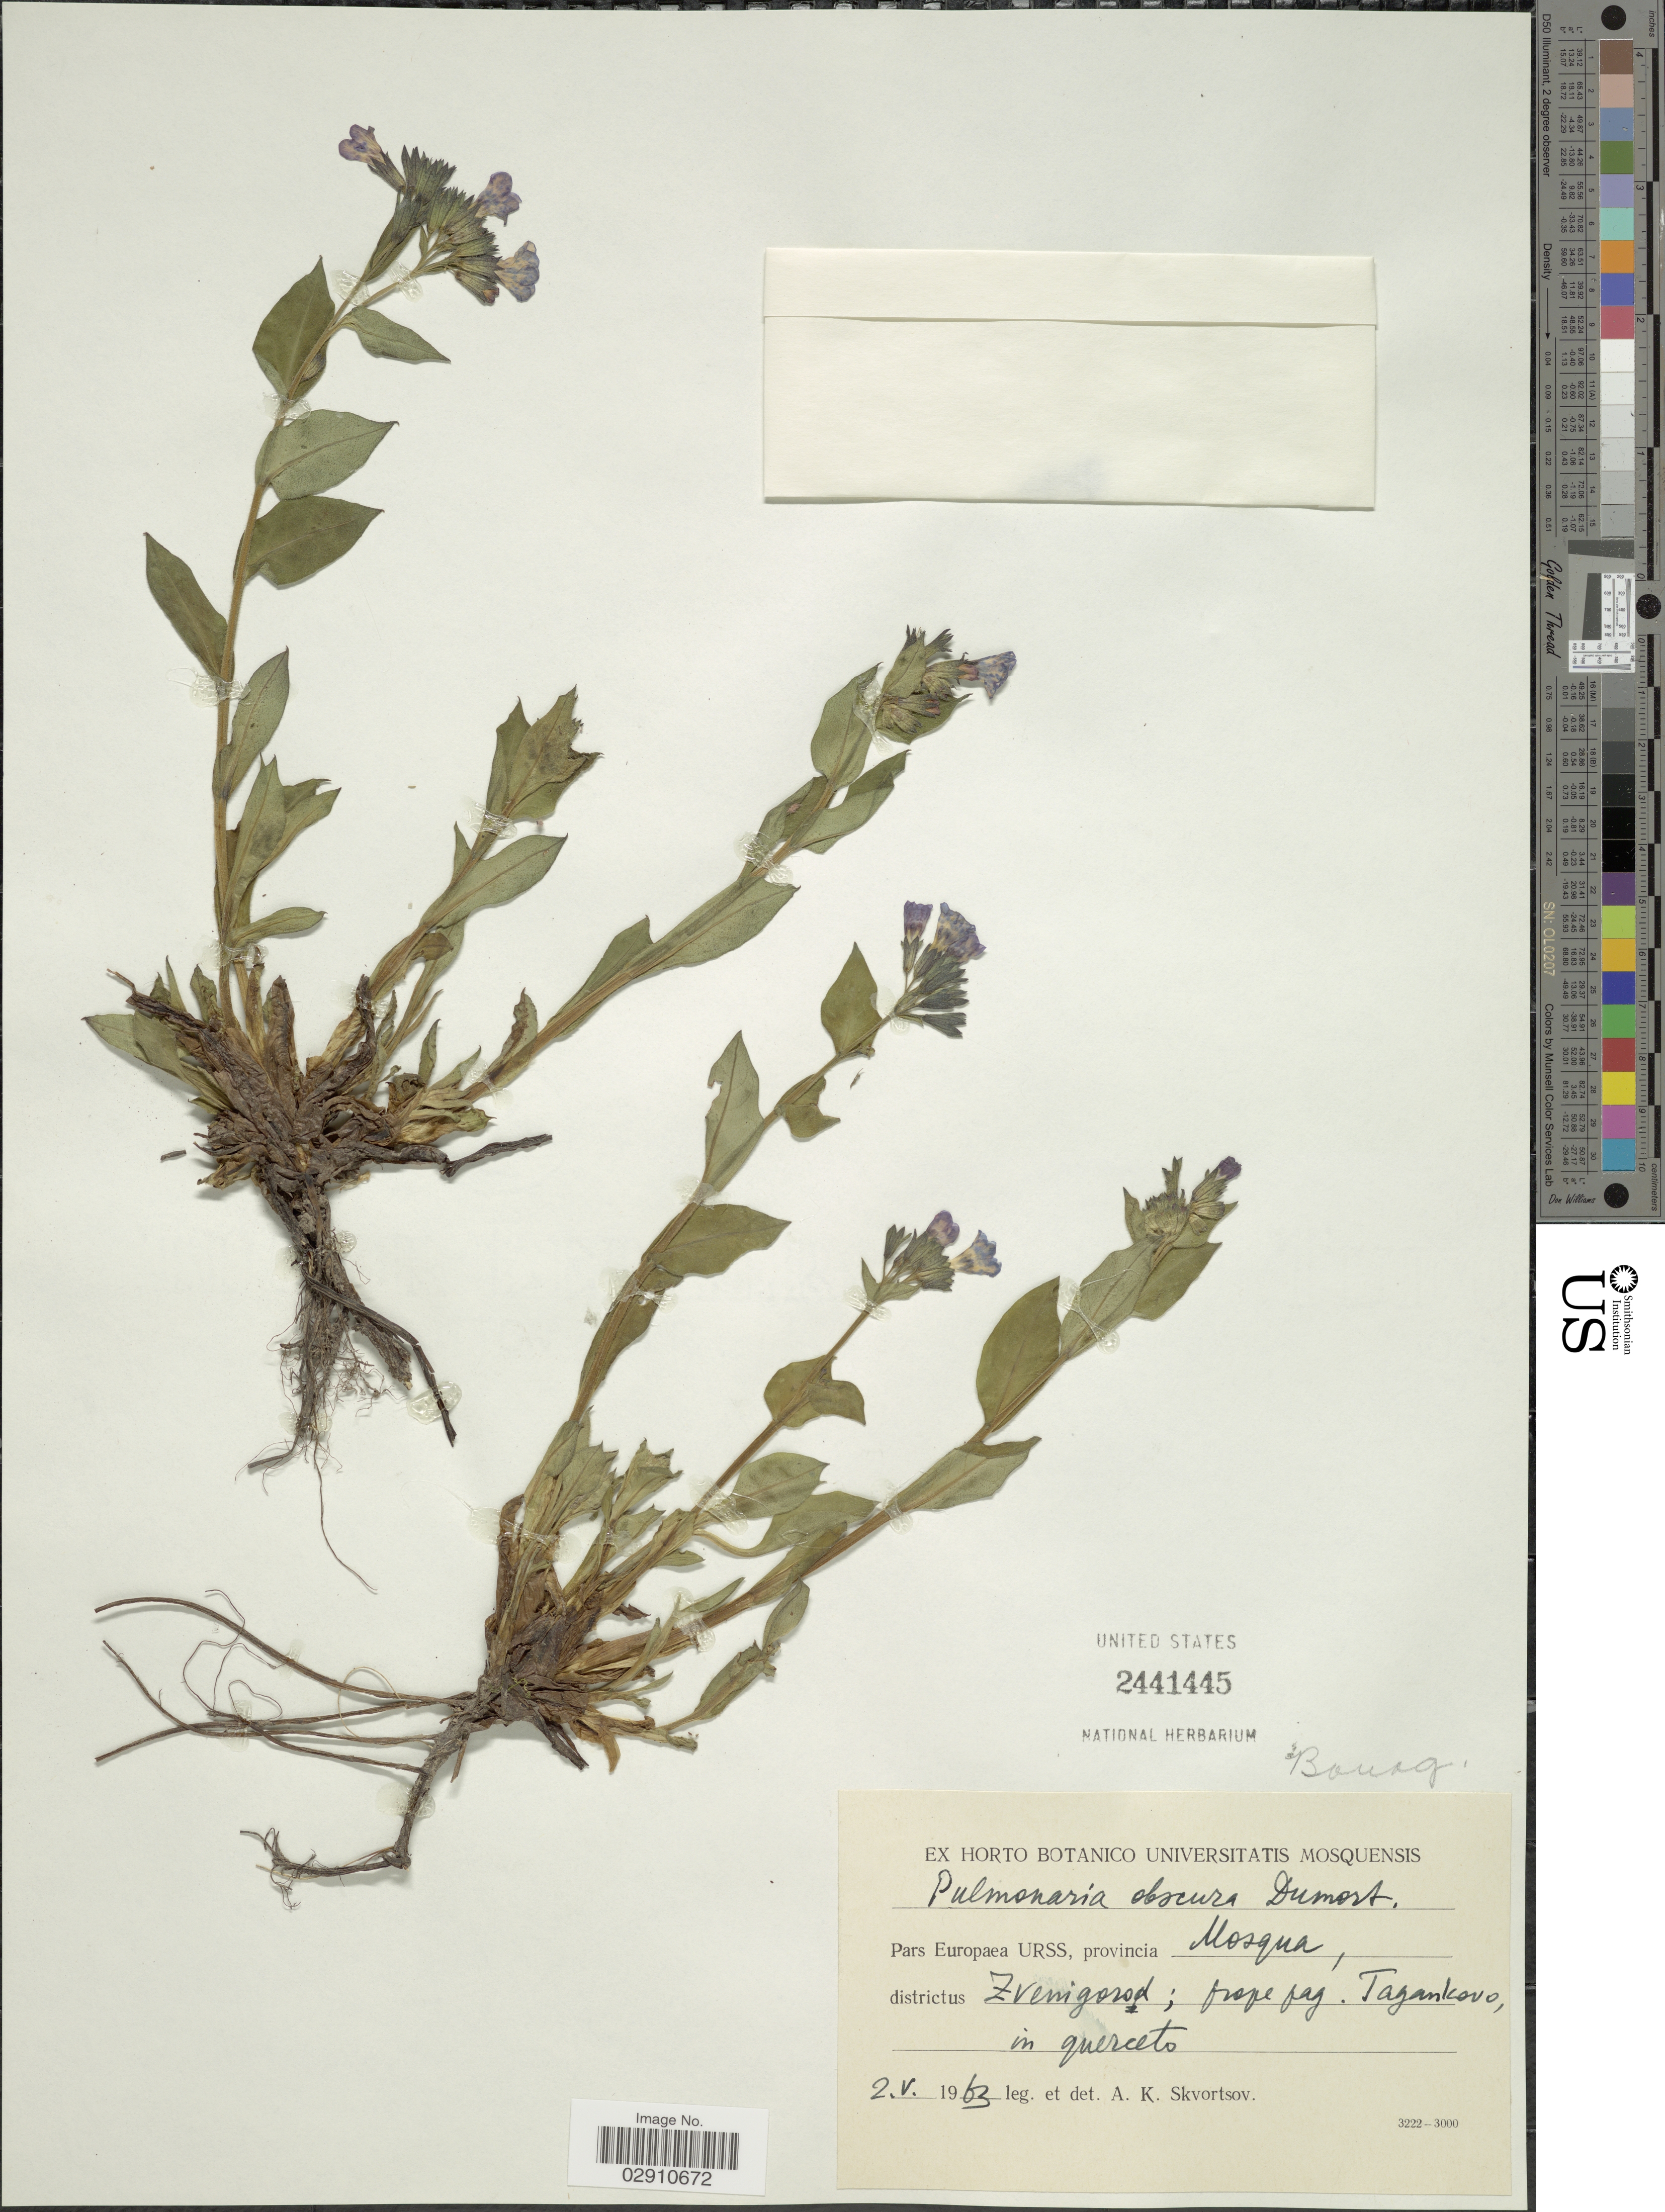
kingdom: Plantae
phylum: Tracheophyta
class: Magnoliopsida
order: Boraginales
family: Boraginaceae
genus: Pulmonaria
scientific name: Pulmonaria obscura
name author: Dumort.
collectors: A. K. Skvortsov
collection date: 1963-05-02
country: Russian Federation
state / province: Moscow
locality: Pars Europaea URSS, provincia Mosqua, districtus Zvenigorod; prope pag. Tagankovo, in querceto.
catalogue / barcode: US 2441445